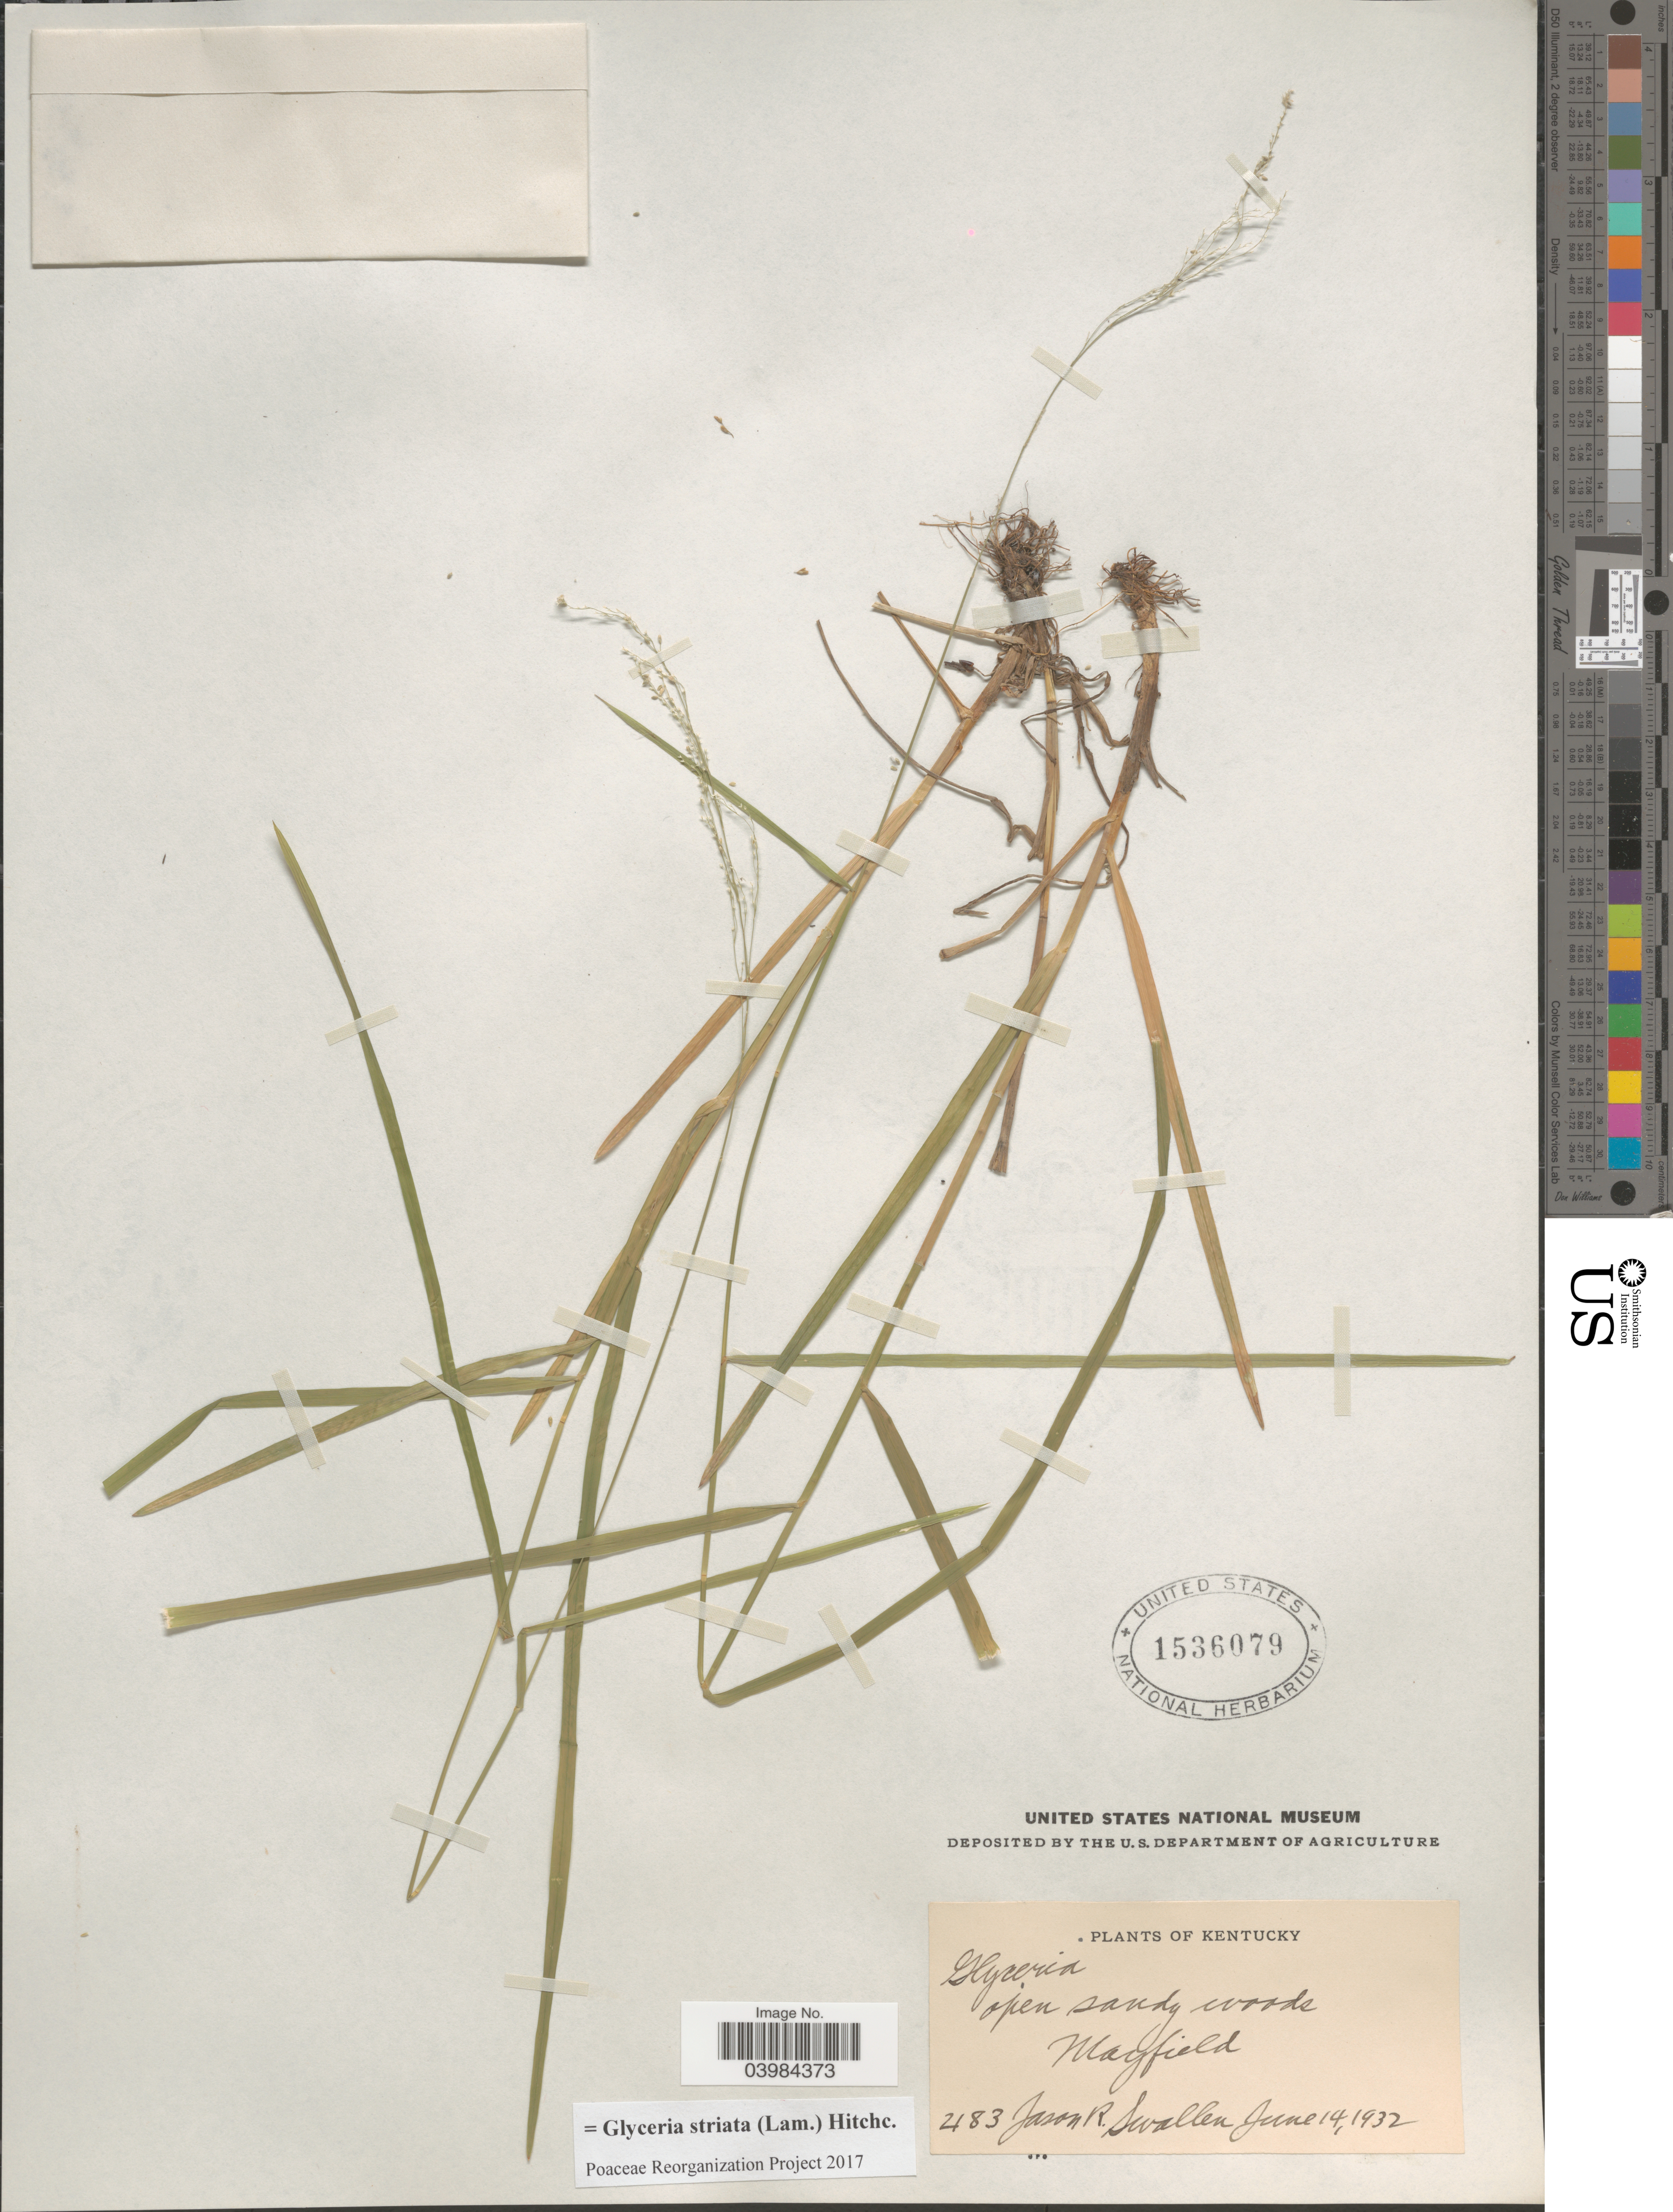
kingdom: Plantae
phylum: Tracheophyta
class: Liliopsida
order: Poales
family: Poaceae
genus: Glyceria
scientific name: Glyceria striata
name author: (Lam.) Hitchc.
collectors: J. R. Swallen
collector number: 483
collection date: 1932-06-14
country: United States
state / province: Kentucky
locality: Mayfield.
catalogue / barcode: US 1536079